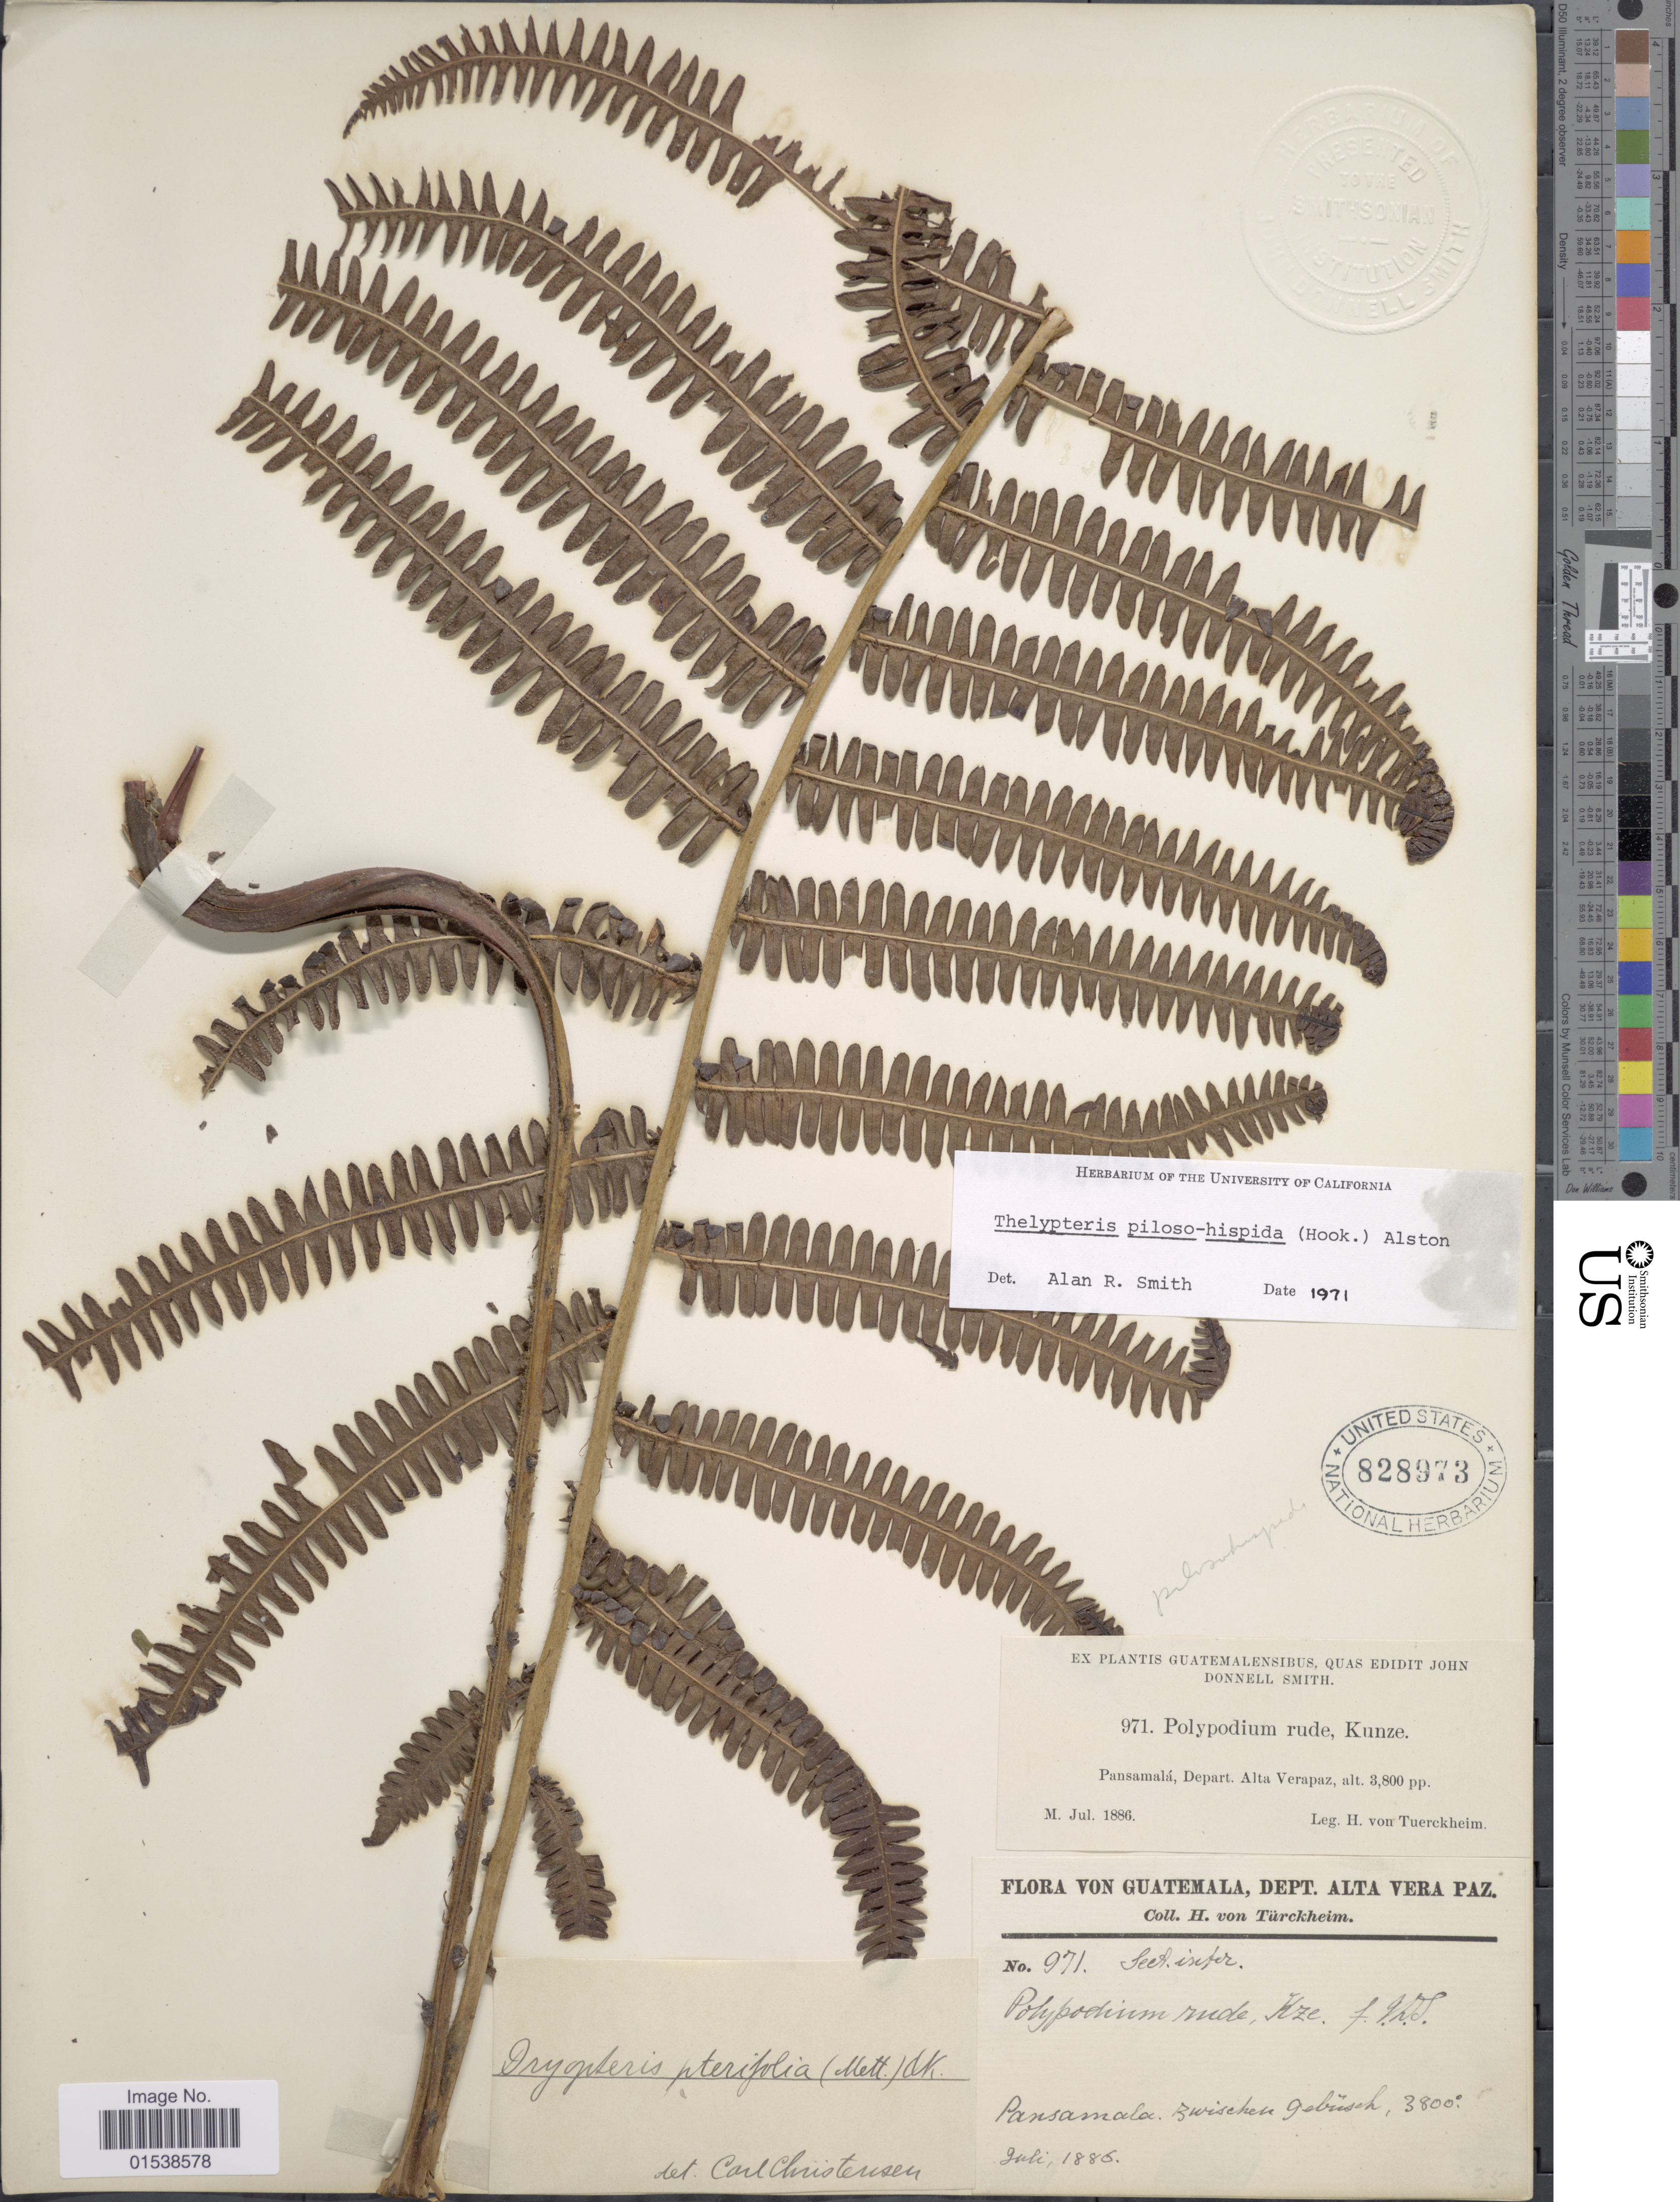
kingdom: Plantae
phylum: Tracheophyta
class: Polypodiopsida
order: Polypodiales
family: Thelypteridaceae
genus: Amauropelta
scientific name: Amauropelta pilosohispida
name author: (Hook.) A.R. Sm.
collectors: H. von Türckheim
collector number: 971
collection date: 1886-07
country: Guatemala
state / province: Alta Verapaz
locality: Dept. Alta Vera Paz, Pansamala, Zwischen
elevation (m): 1158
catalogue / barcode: US 828973